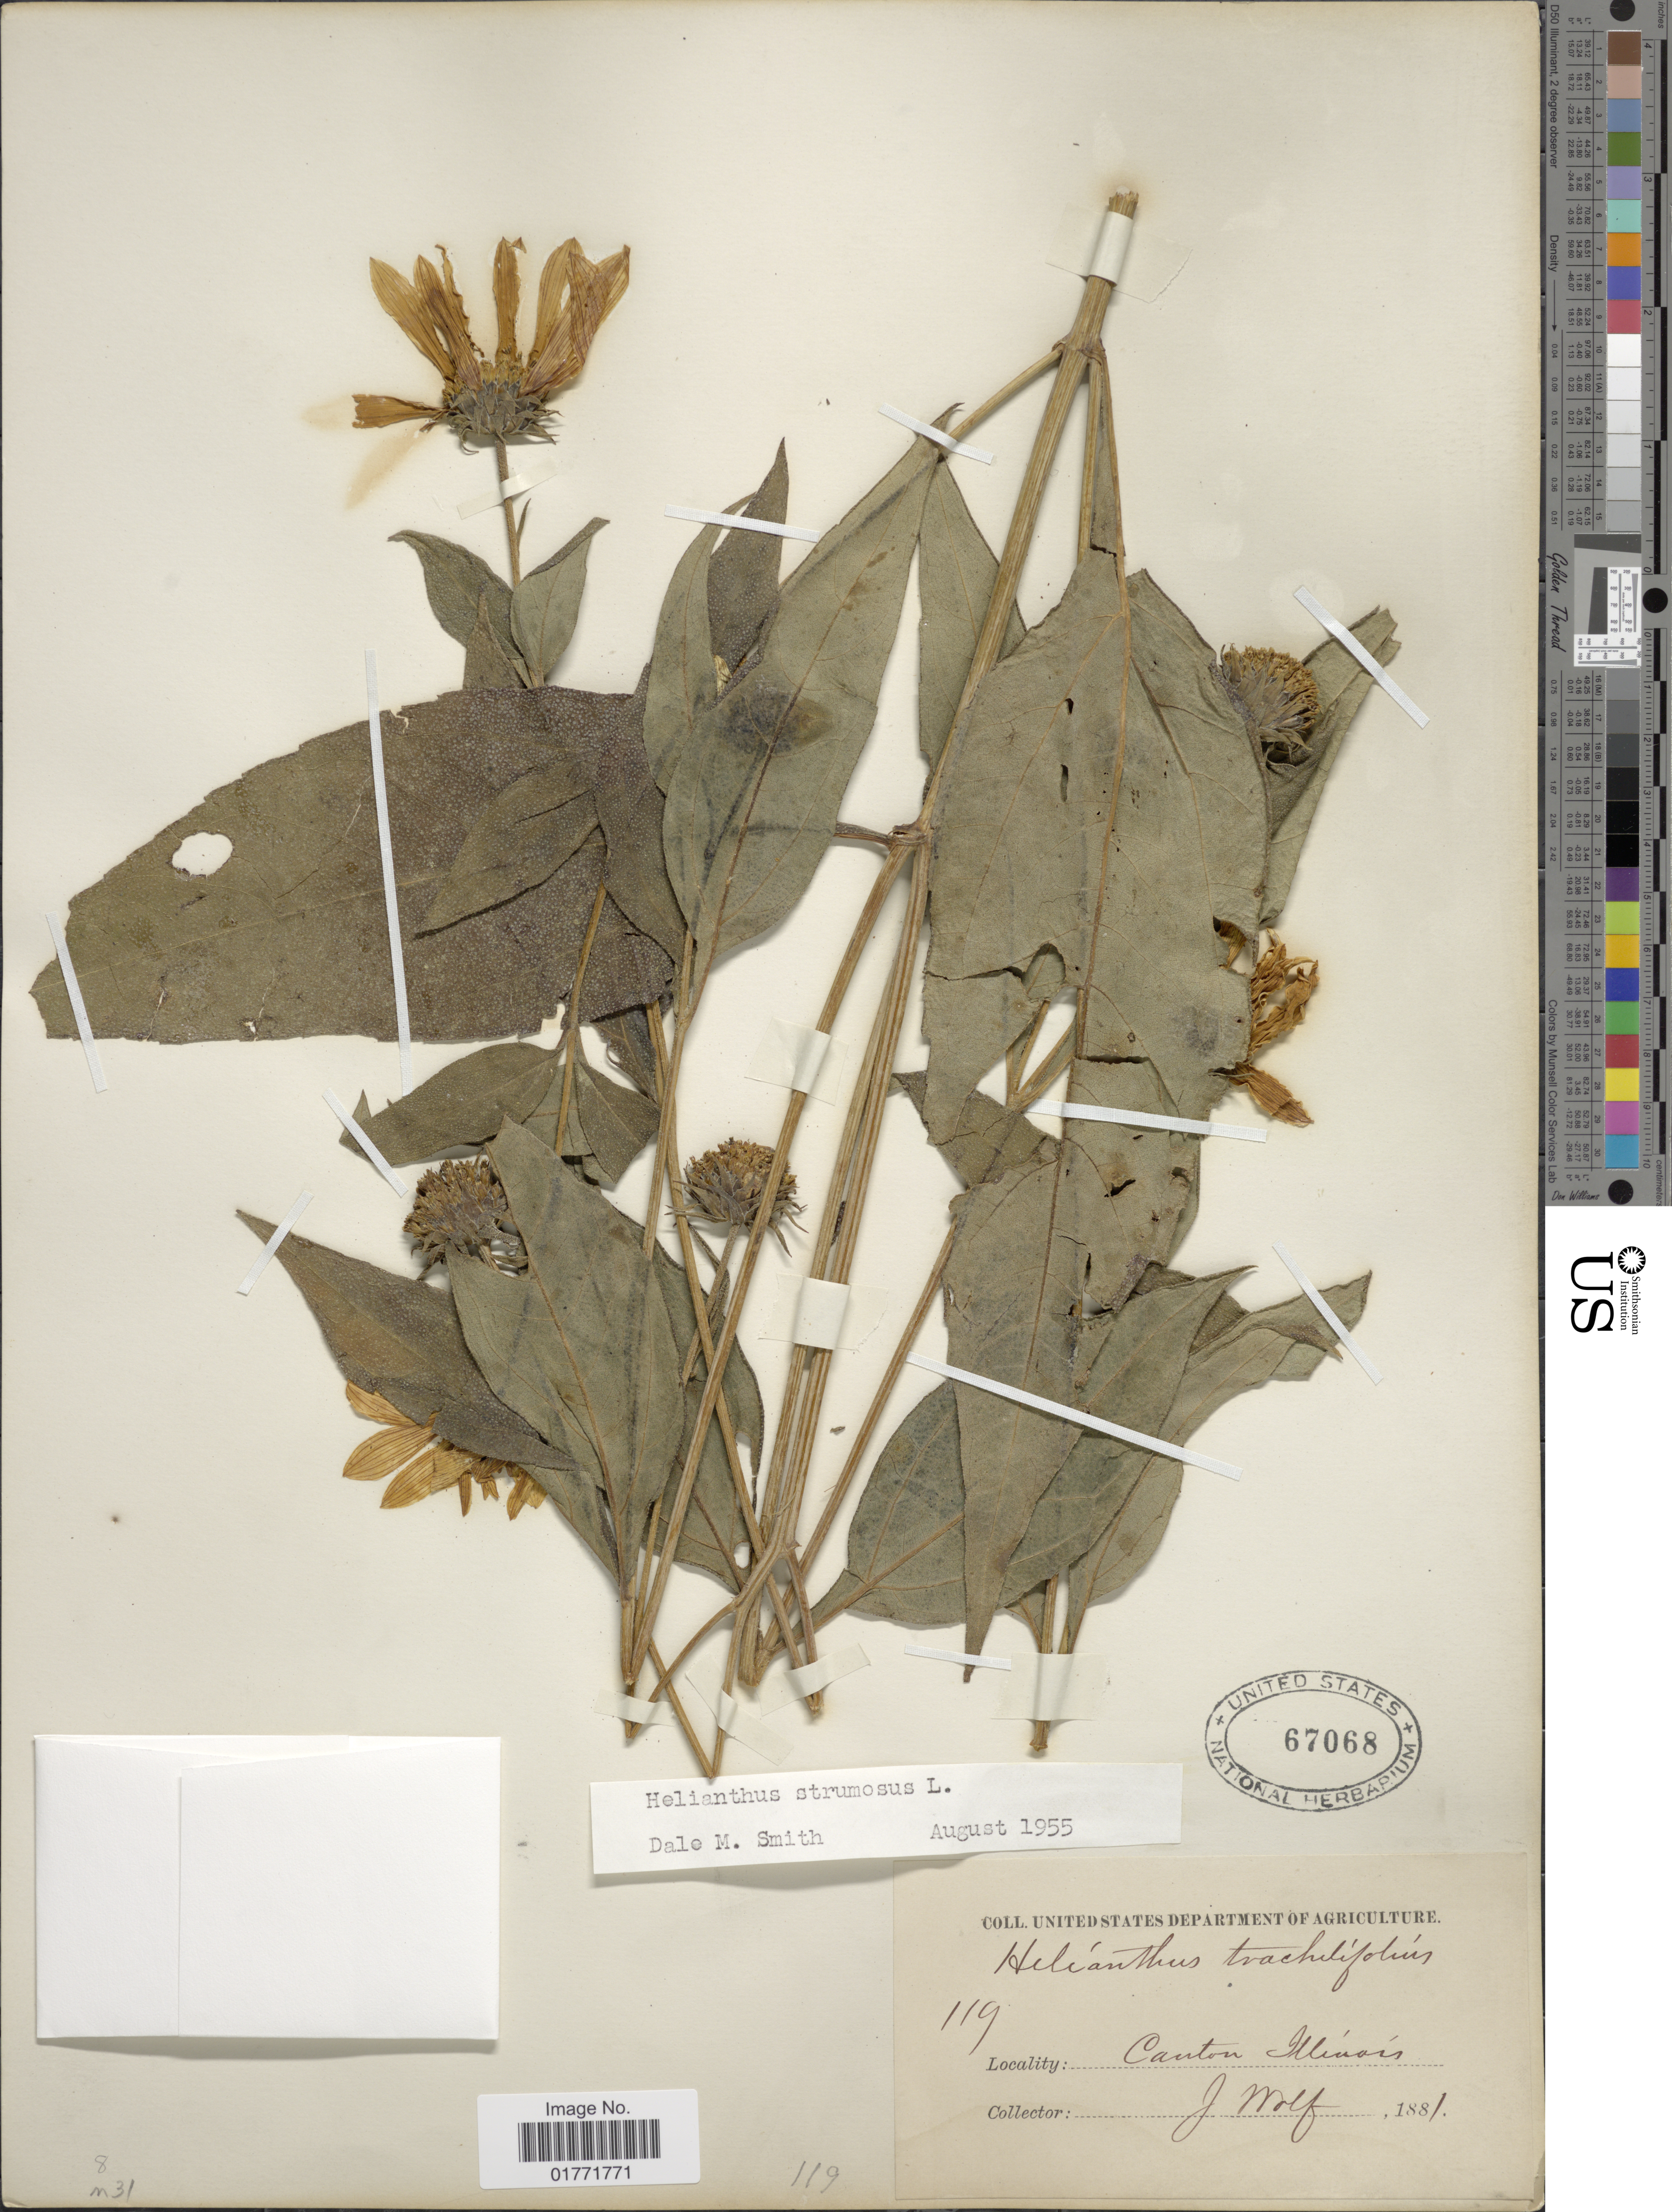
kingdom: Plantae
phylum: Tracheophyta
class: Magnoliopsida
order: Asterales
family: Asteraceae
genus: Helianthus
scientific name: Helianthus strumosus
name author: L.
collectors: J. Wolf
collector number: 119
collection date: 1881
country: United States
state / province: Illinois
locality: Chicago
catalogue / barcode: US 67068